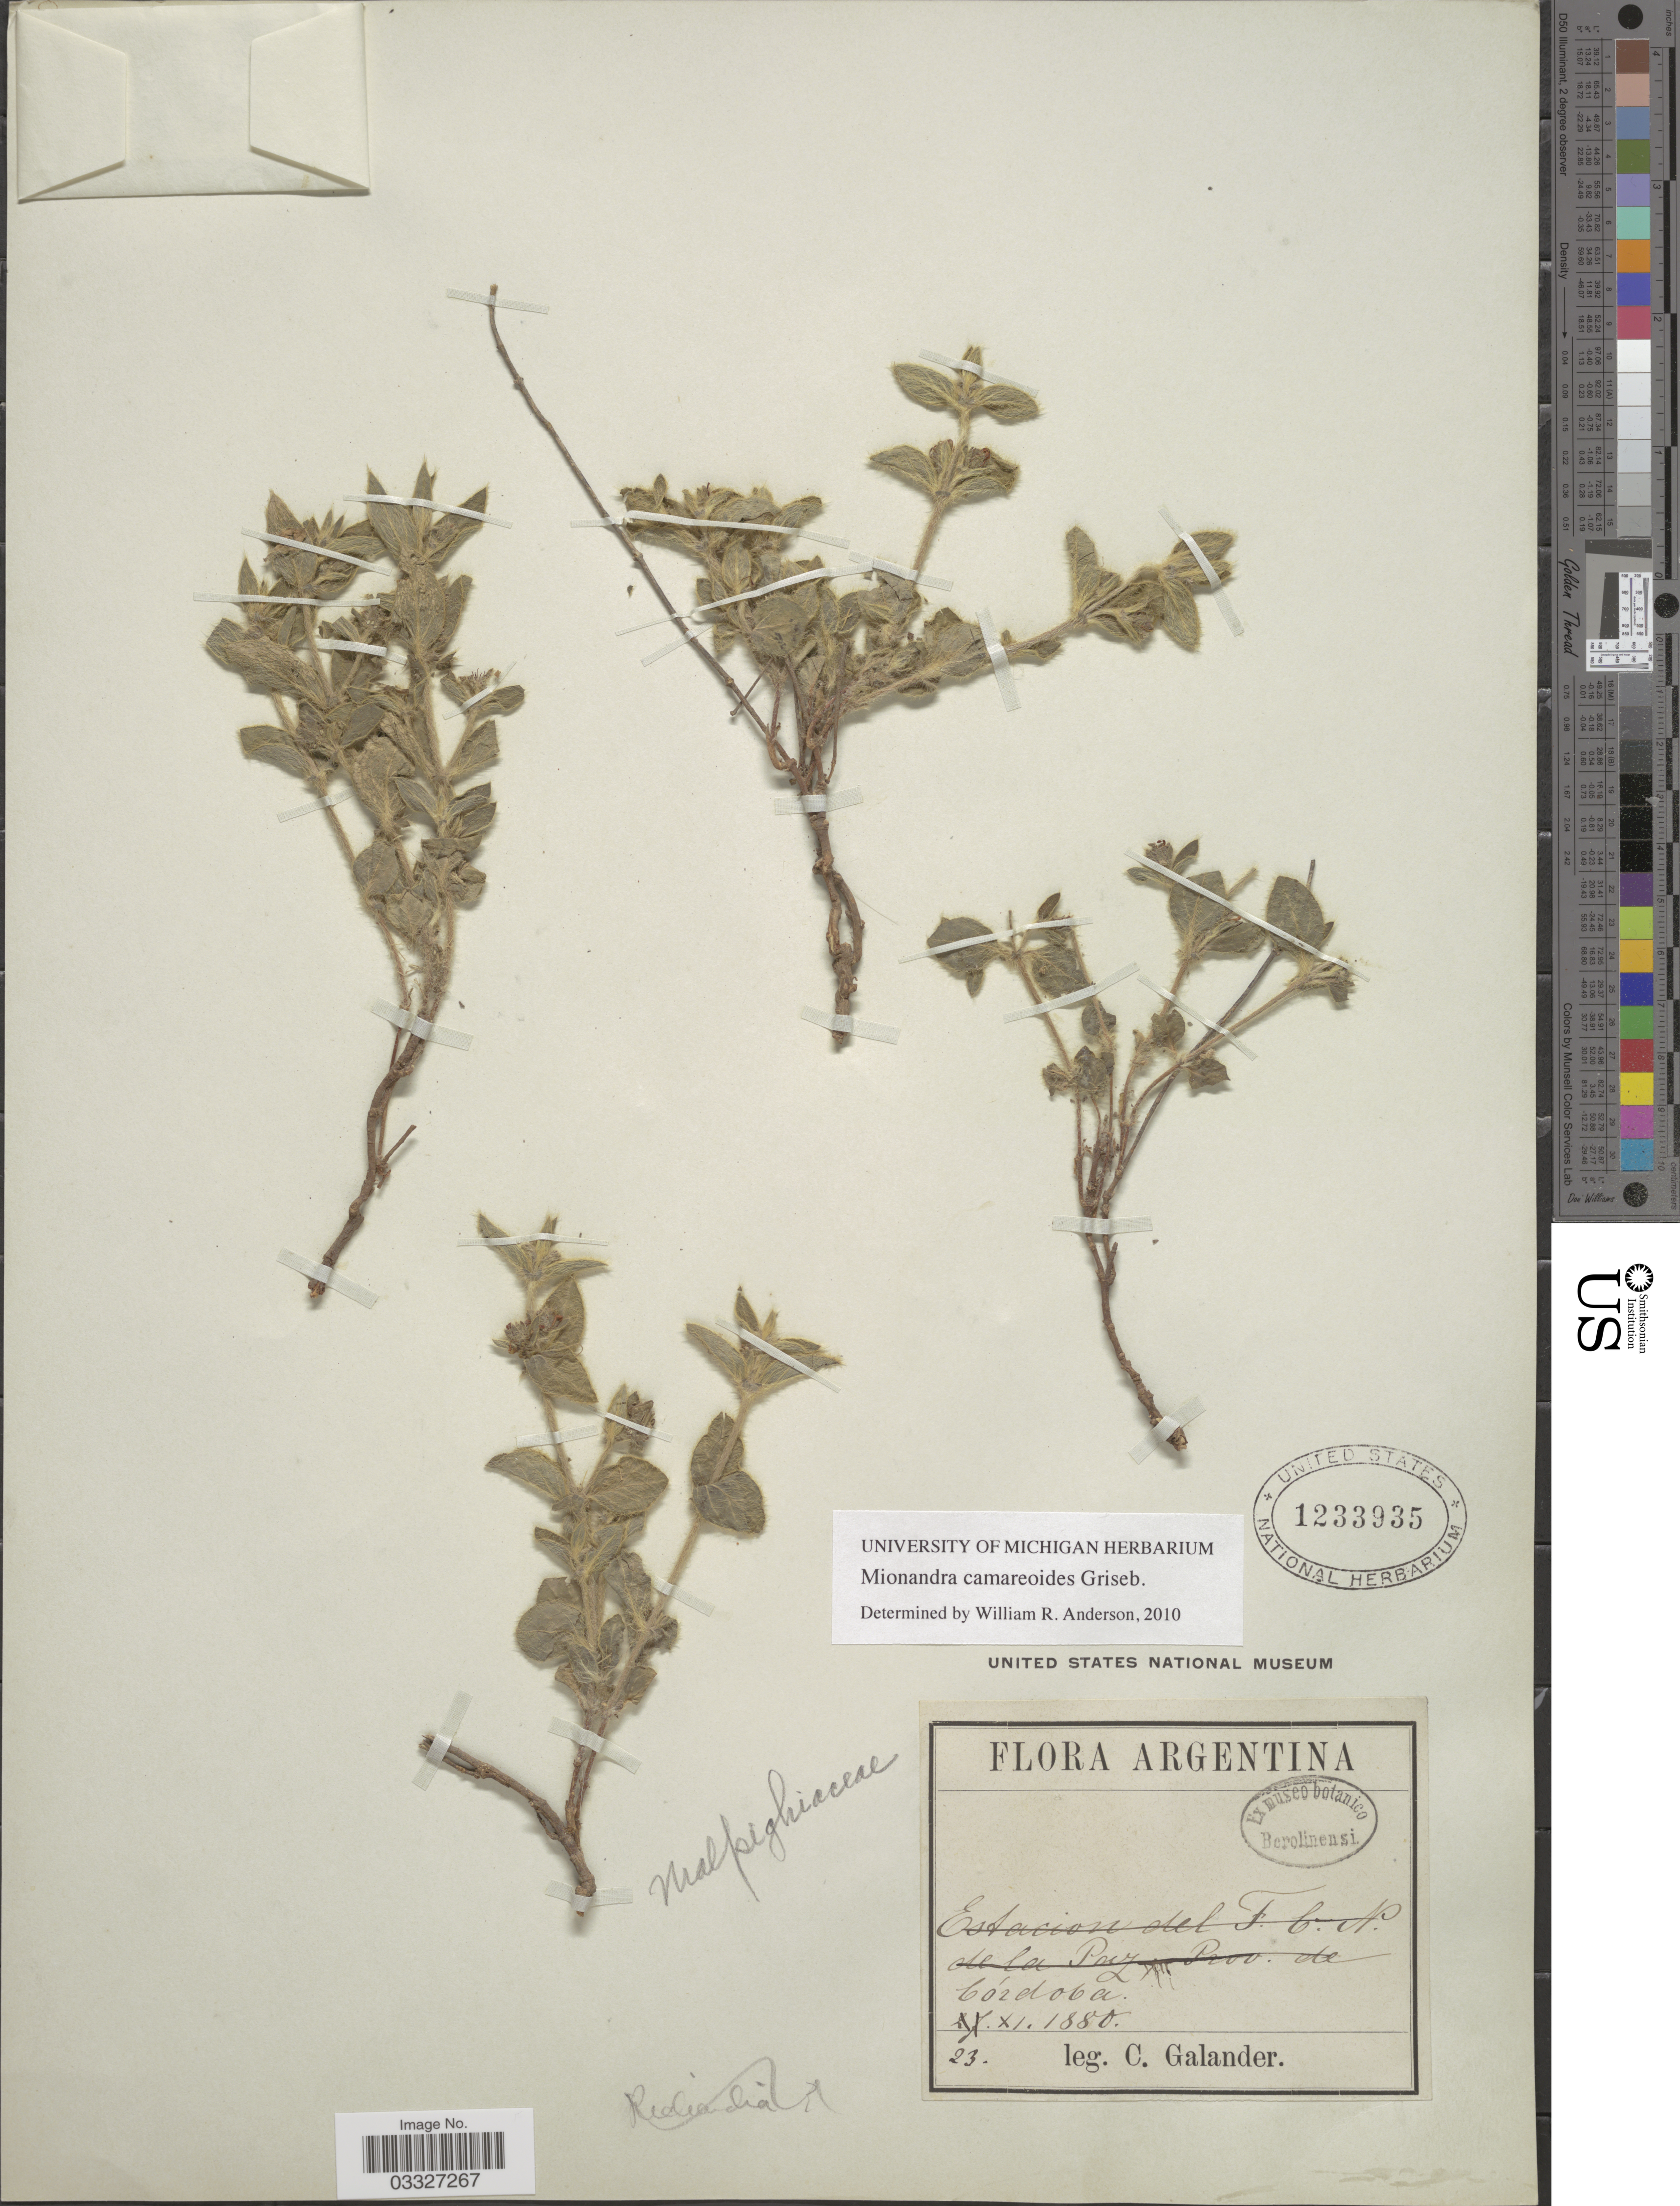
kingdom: Plantae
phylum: Tracheophyta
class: Magnoliopsida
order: Malpighiales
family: Malpighiaceae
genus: Mionandra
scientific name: Mionandra camareoides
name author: Griseb.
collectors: C. Galander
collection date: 1880-11-23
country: Argentina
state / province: Cordoba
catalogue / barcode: US 1233935